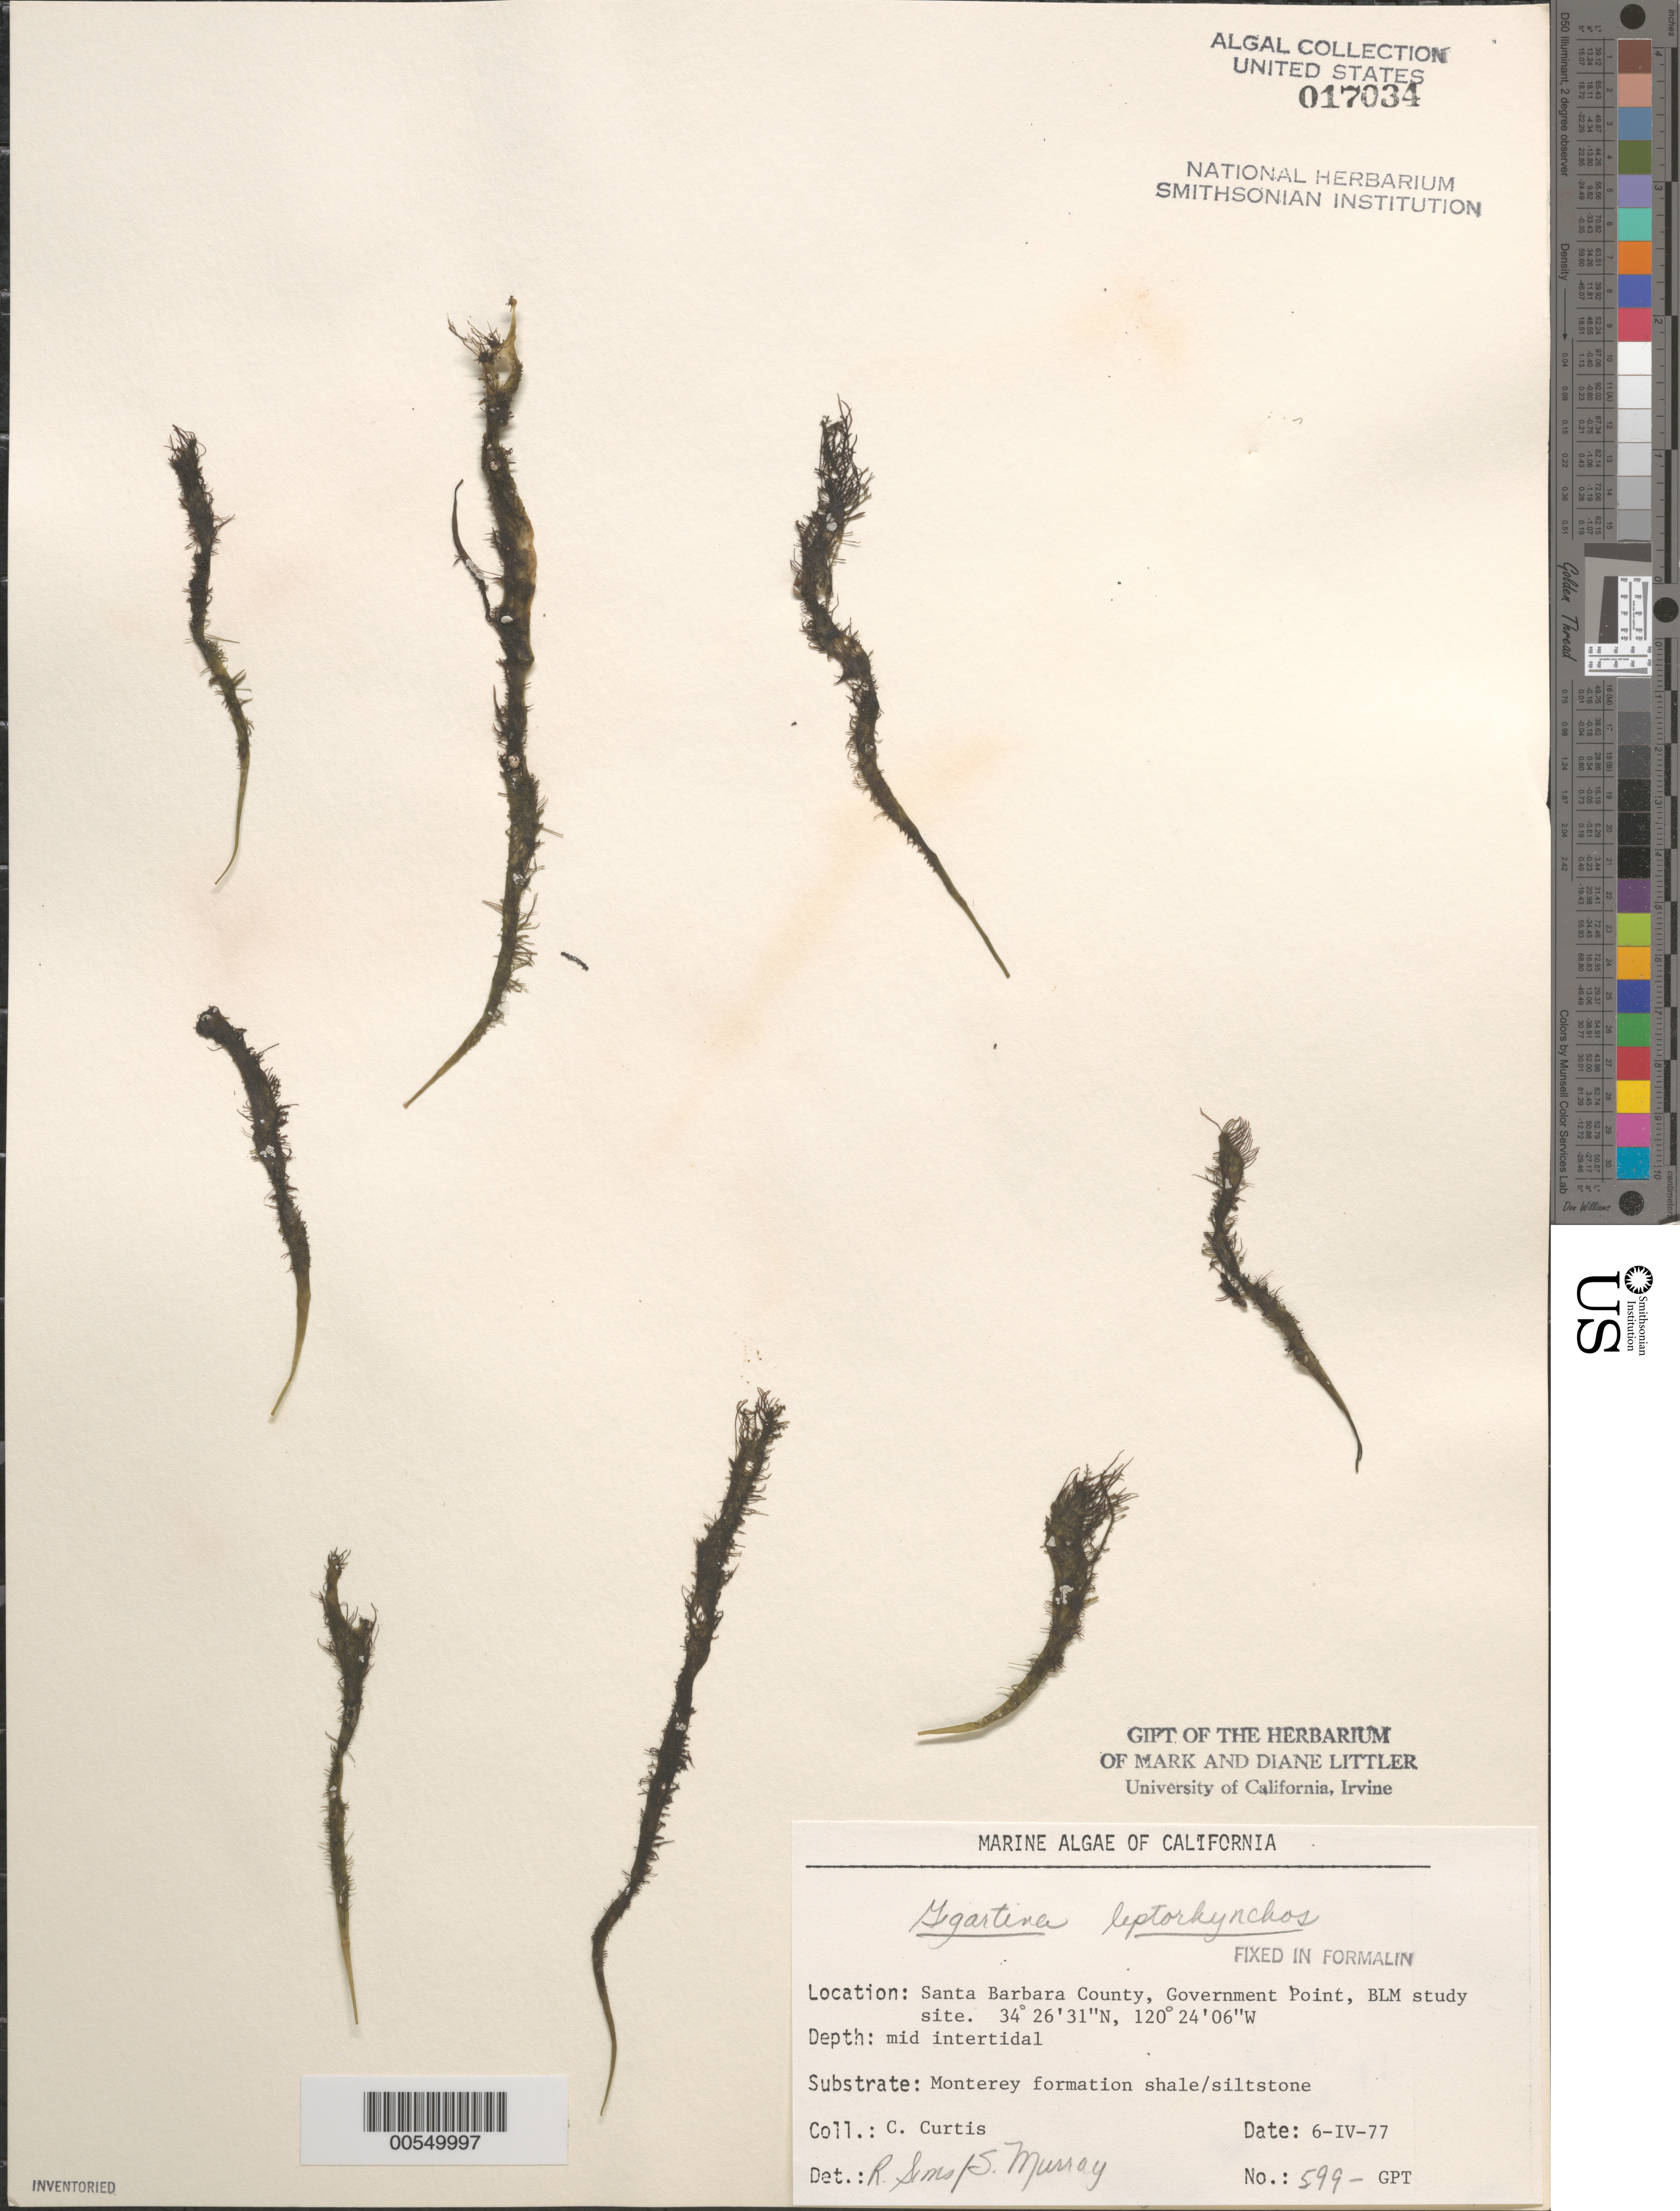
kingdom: Plantae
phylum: Rhodophyta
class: Florideophyceae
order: Gigartinales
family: Gigartinaceae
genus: Mazzaella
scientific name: Mazzaella leptorhynchos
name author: (J. Agardh) Leister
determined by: Algae name updating Project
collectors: C. Curtis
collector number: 599-gpt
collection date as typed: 06 Apr 1977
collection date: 1977-04-06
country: United States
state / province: California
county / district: Santa Barbara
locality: Government Point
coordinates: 34 26'31"N, 120 24'06"W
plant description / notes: BLM-SOCALBIGHT Rocky Intertidal Survey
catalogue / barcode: US 17034